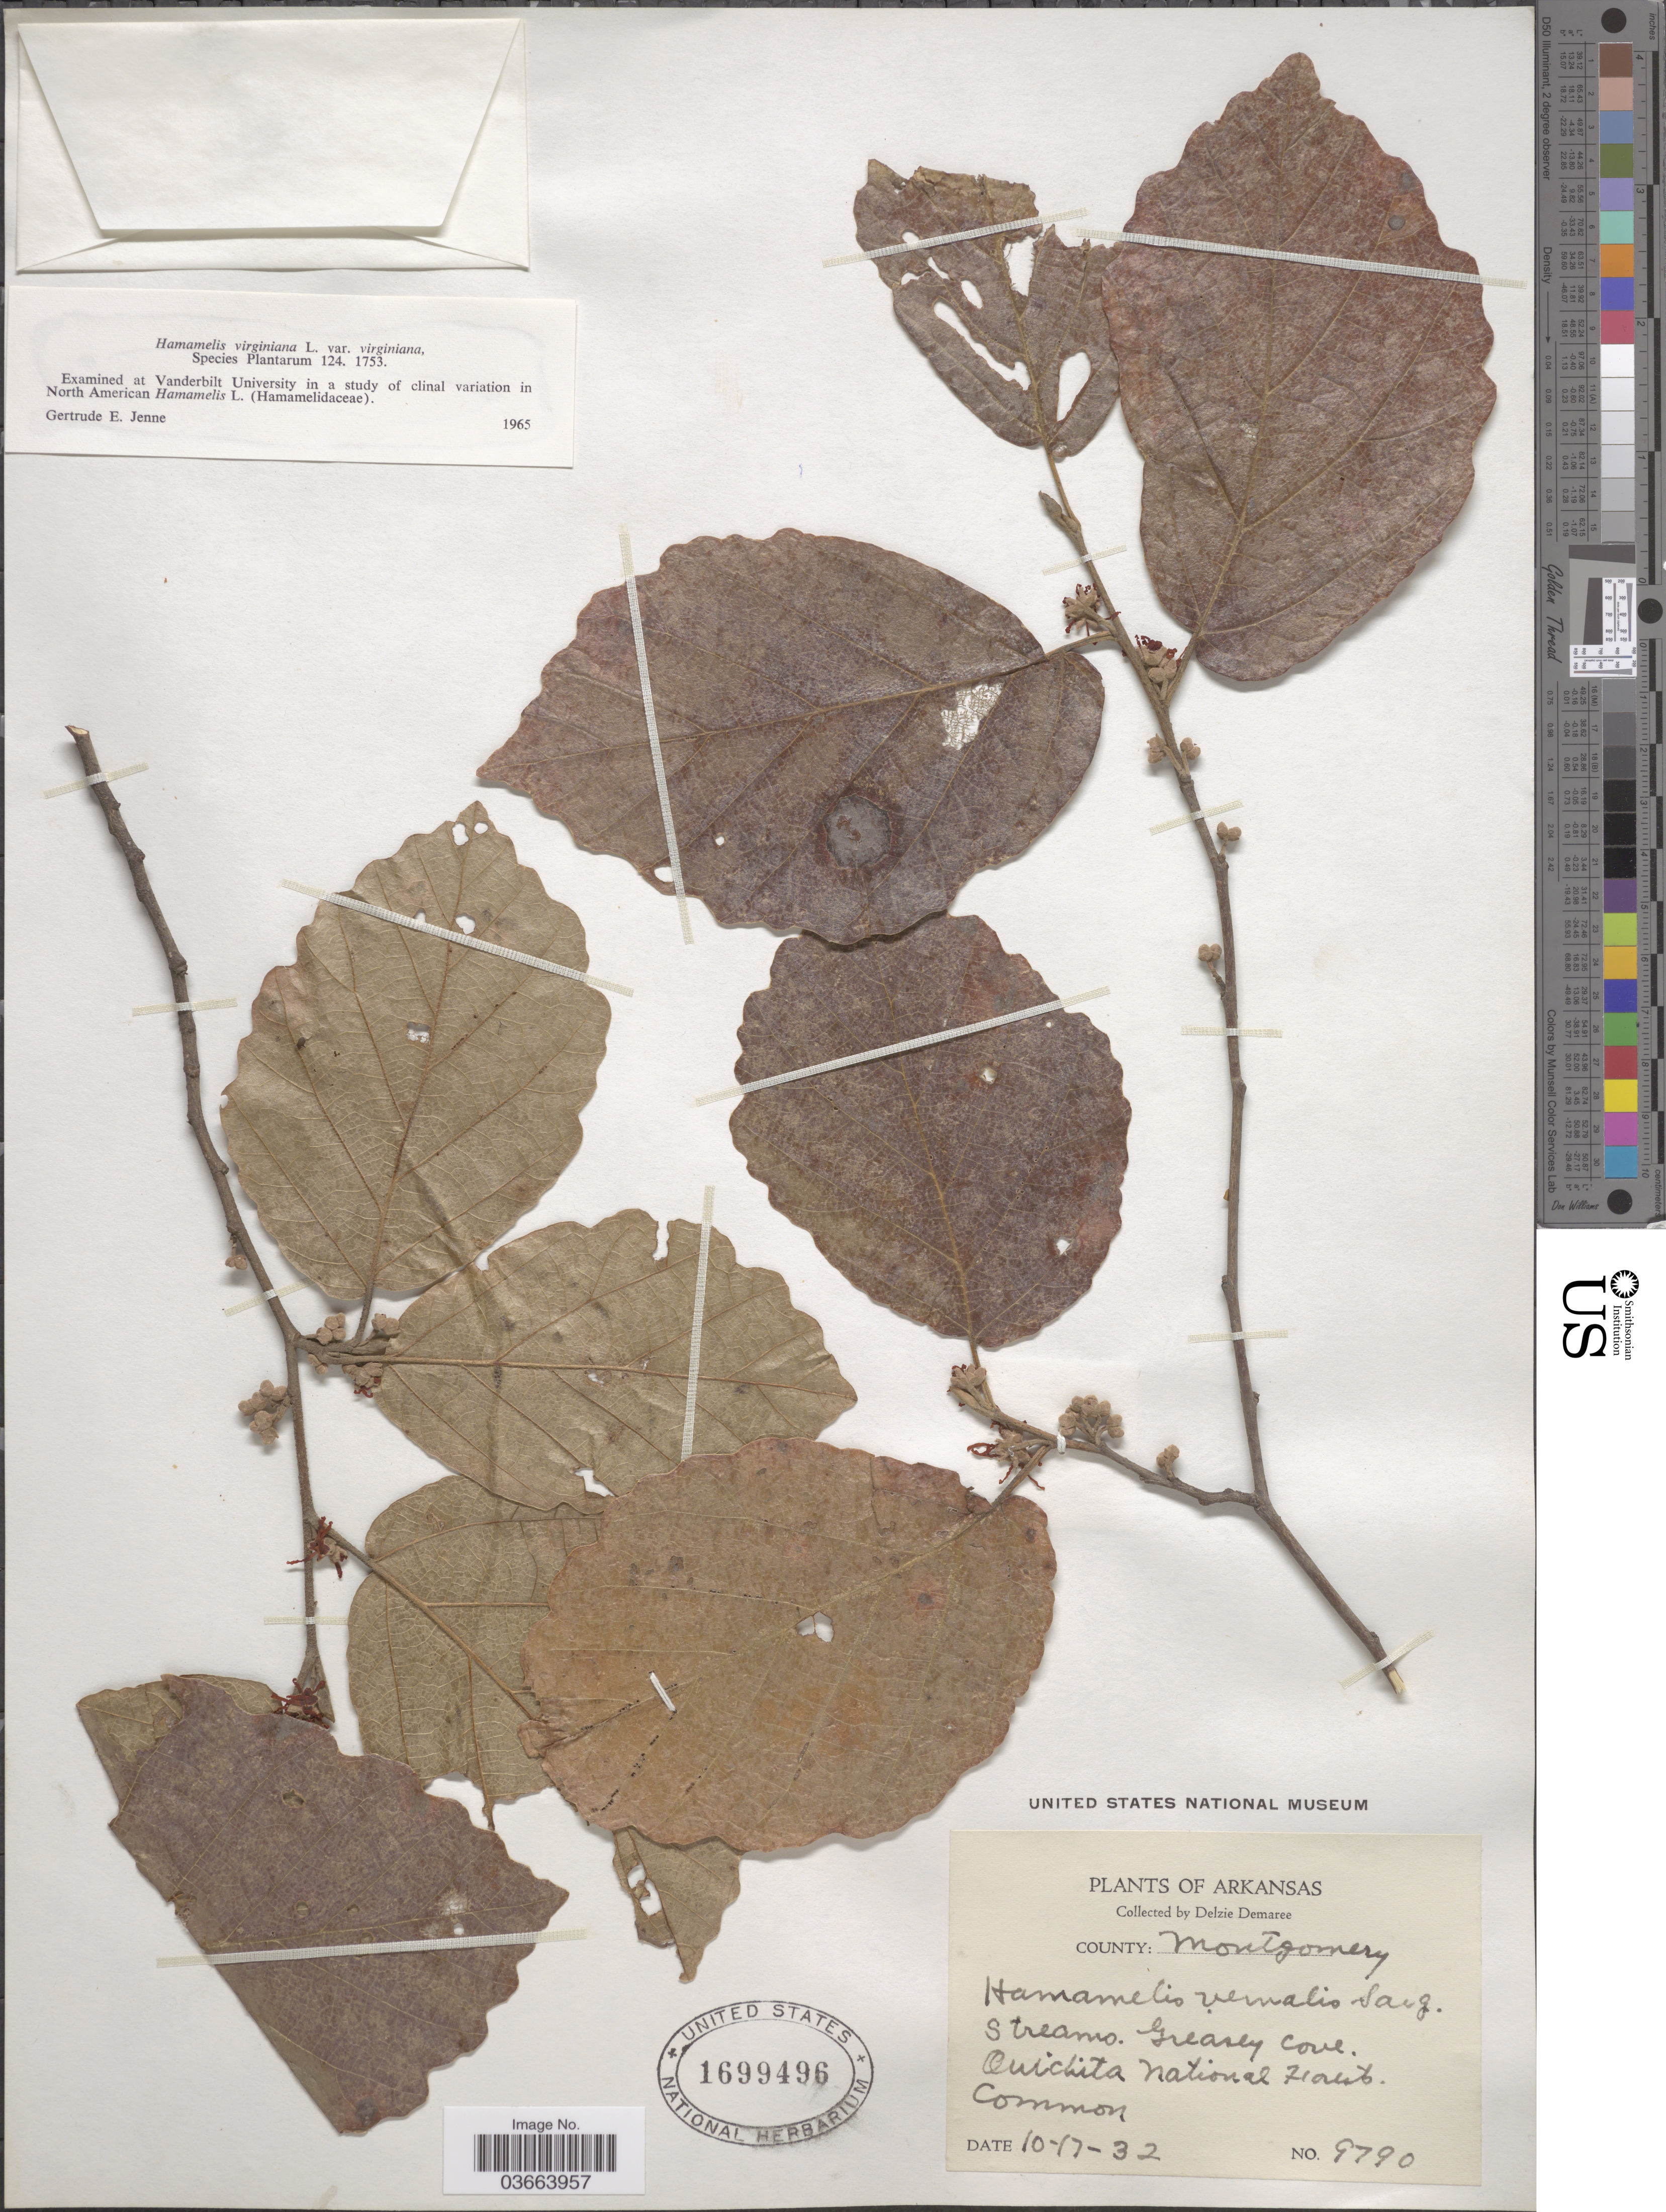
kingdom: Plantae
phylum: Tracheophyta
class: Magnoliopsida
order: Saxifragales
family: Hamamelidaceae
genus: Hamamelis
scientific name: Hamamelis virginiana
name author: L.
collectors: D. Demaree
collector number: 9790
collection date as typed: Transcribed d/m/y: 17/10/32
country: United States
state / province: Arkansas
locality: County: Montgomery. Streams Greasey Cove. Quichita National Forest.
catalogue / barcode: US 1699496